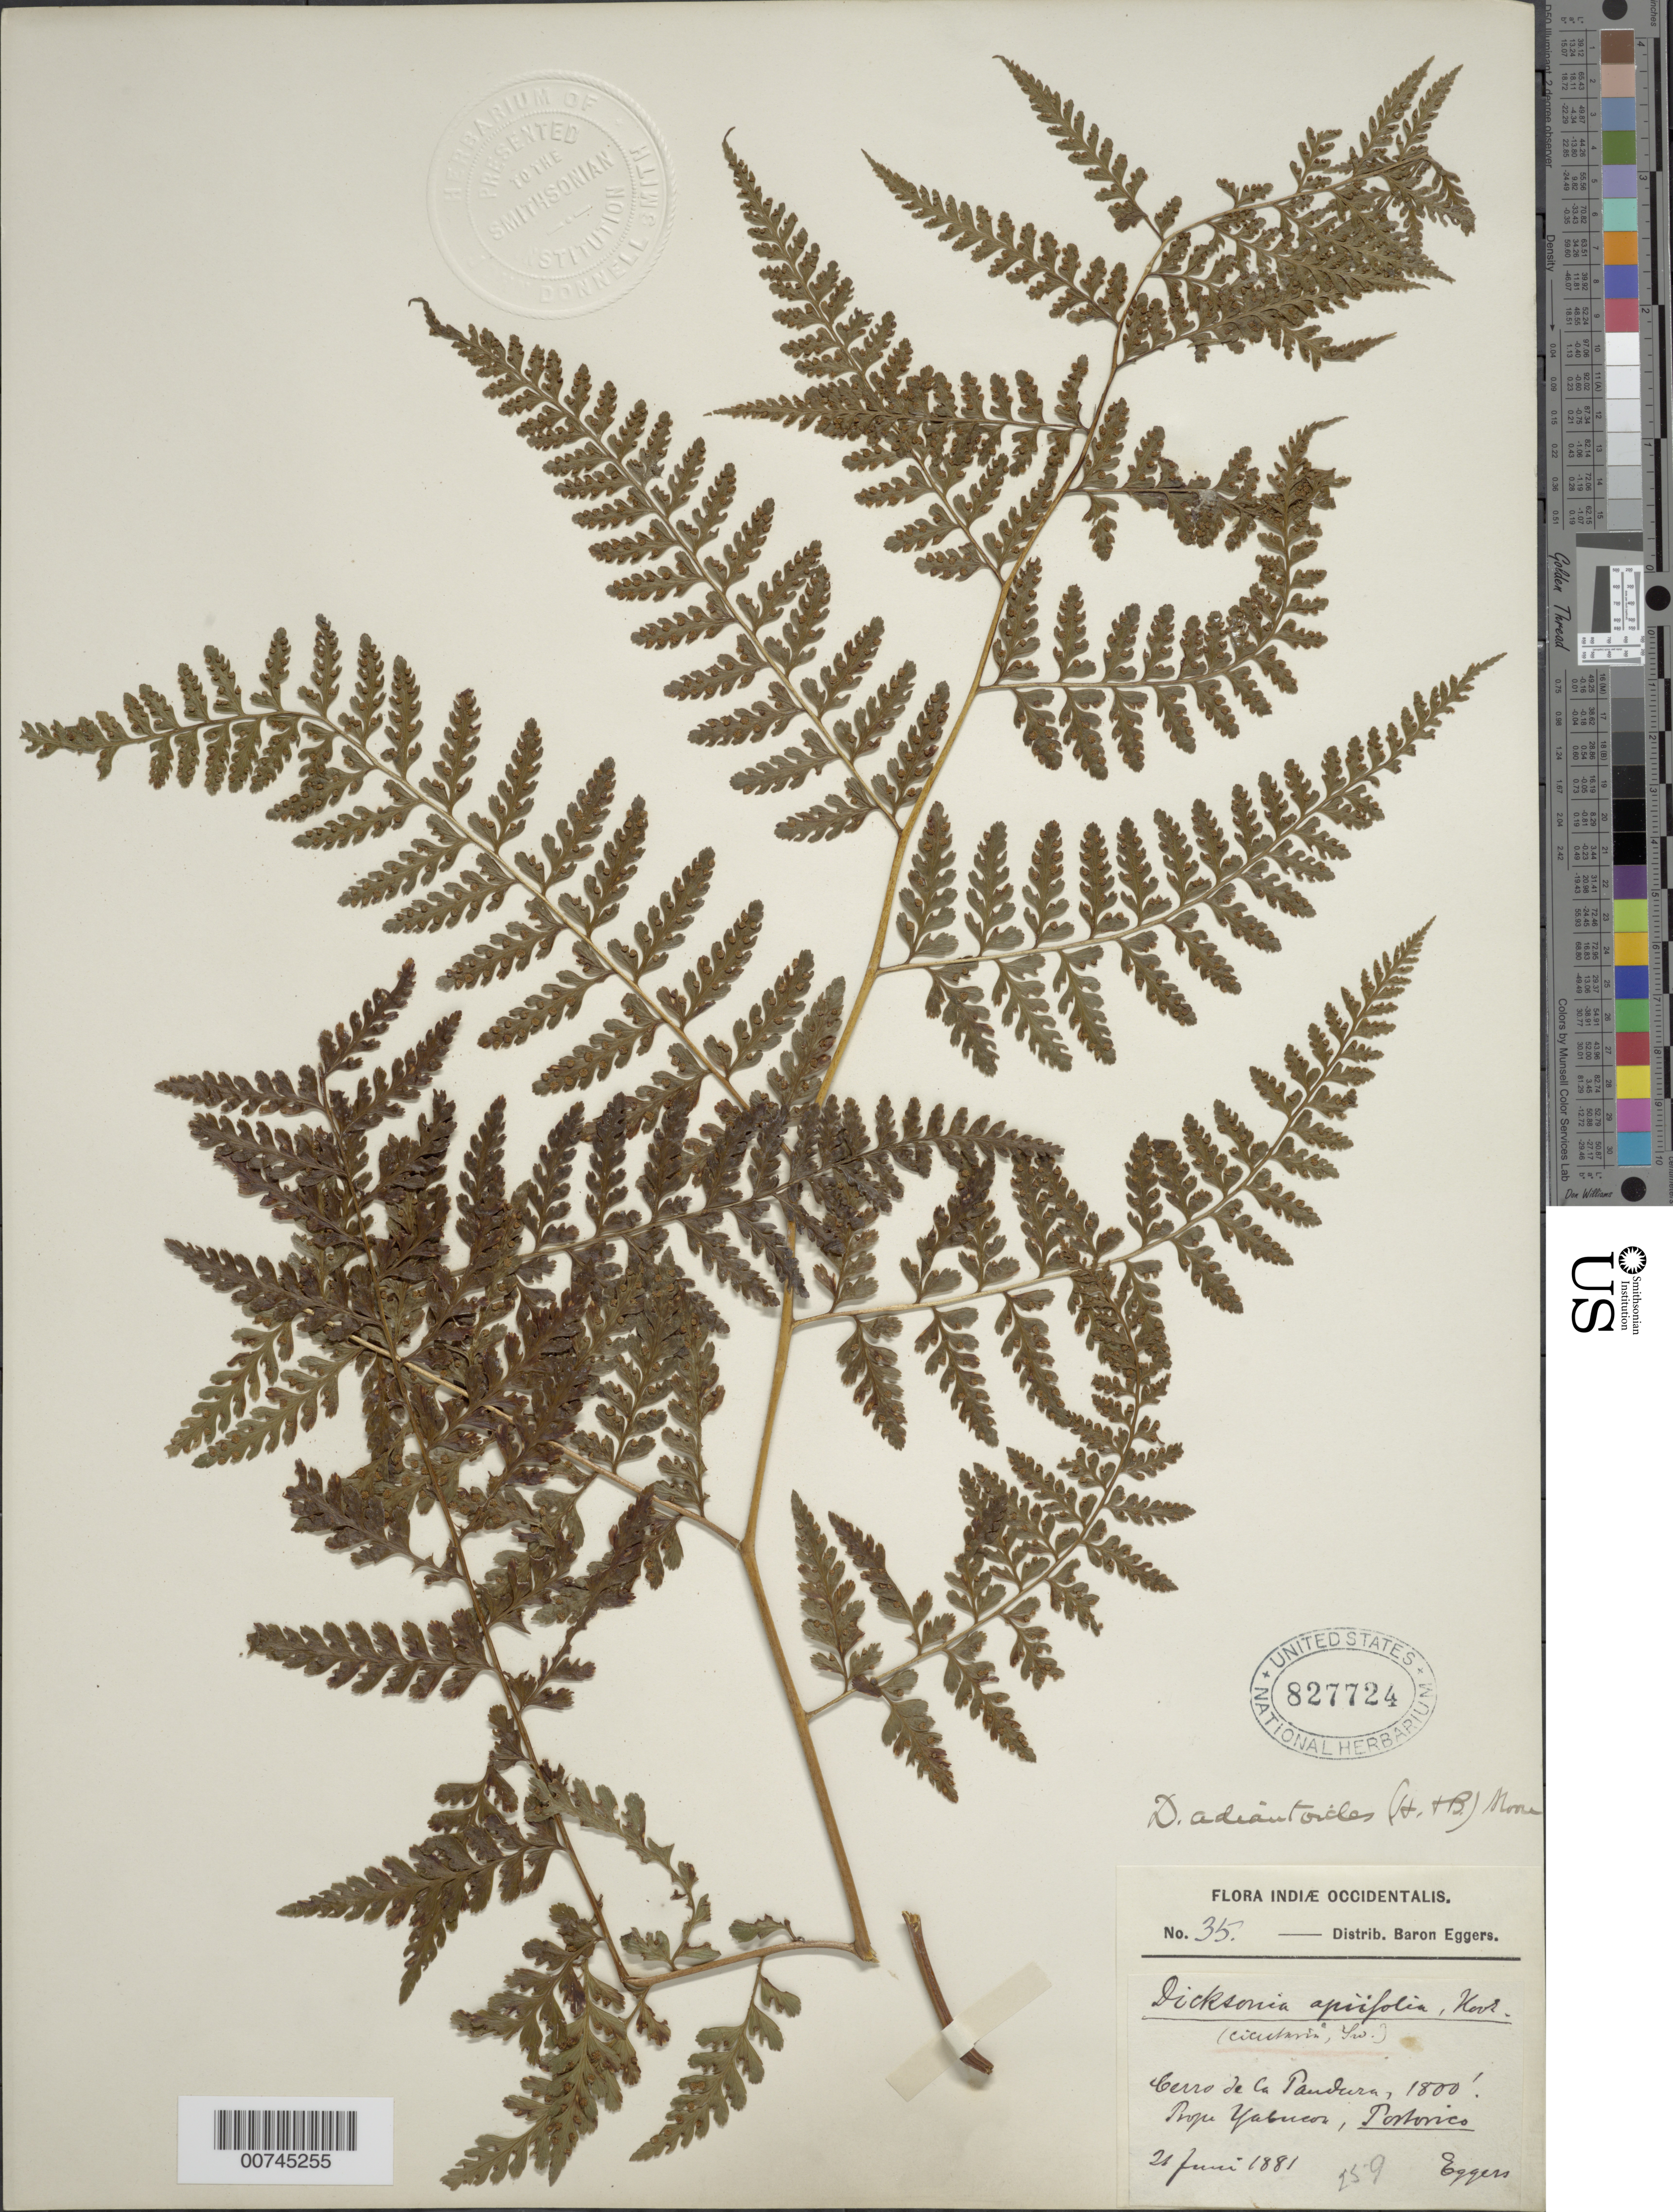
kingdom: Plantae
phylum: Tracheophyta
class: Polypodiopsida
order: Polypodiales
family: Dennstaedtiaceae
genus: Dennstaedtia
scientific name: Dennstaedtia bipinnata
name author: (Cav.) Maxon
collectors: H. F. A. von Eggers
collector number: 35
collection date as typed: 21 Jun 1881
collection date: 1881-06-21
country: Puerto Rico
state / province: Yabucoa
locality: Cerro de la Bandera, Prope Yabucoa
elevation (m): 549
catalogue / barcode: US 827724